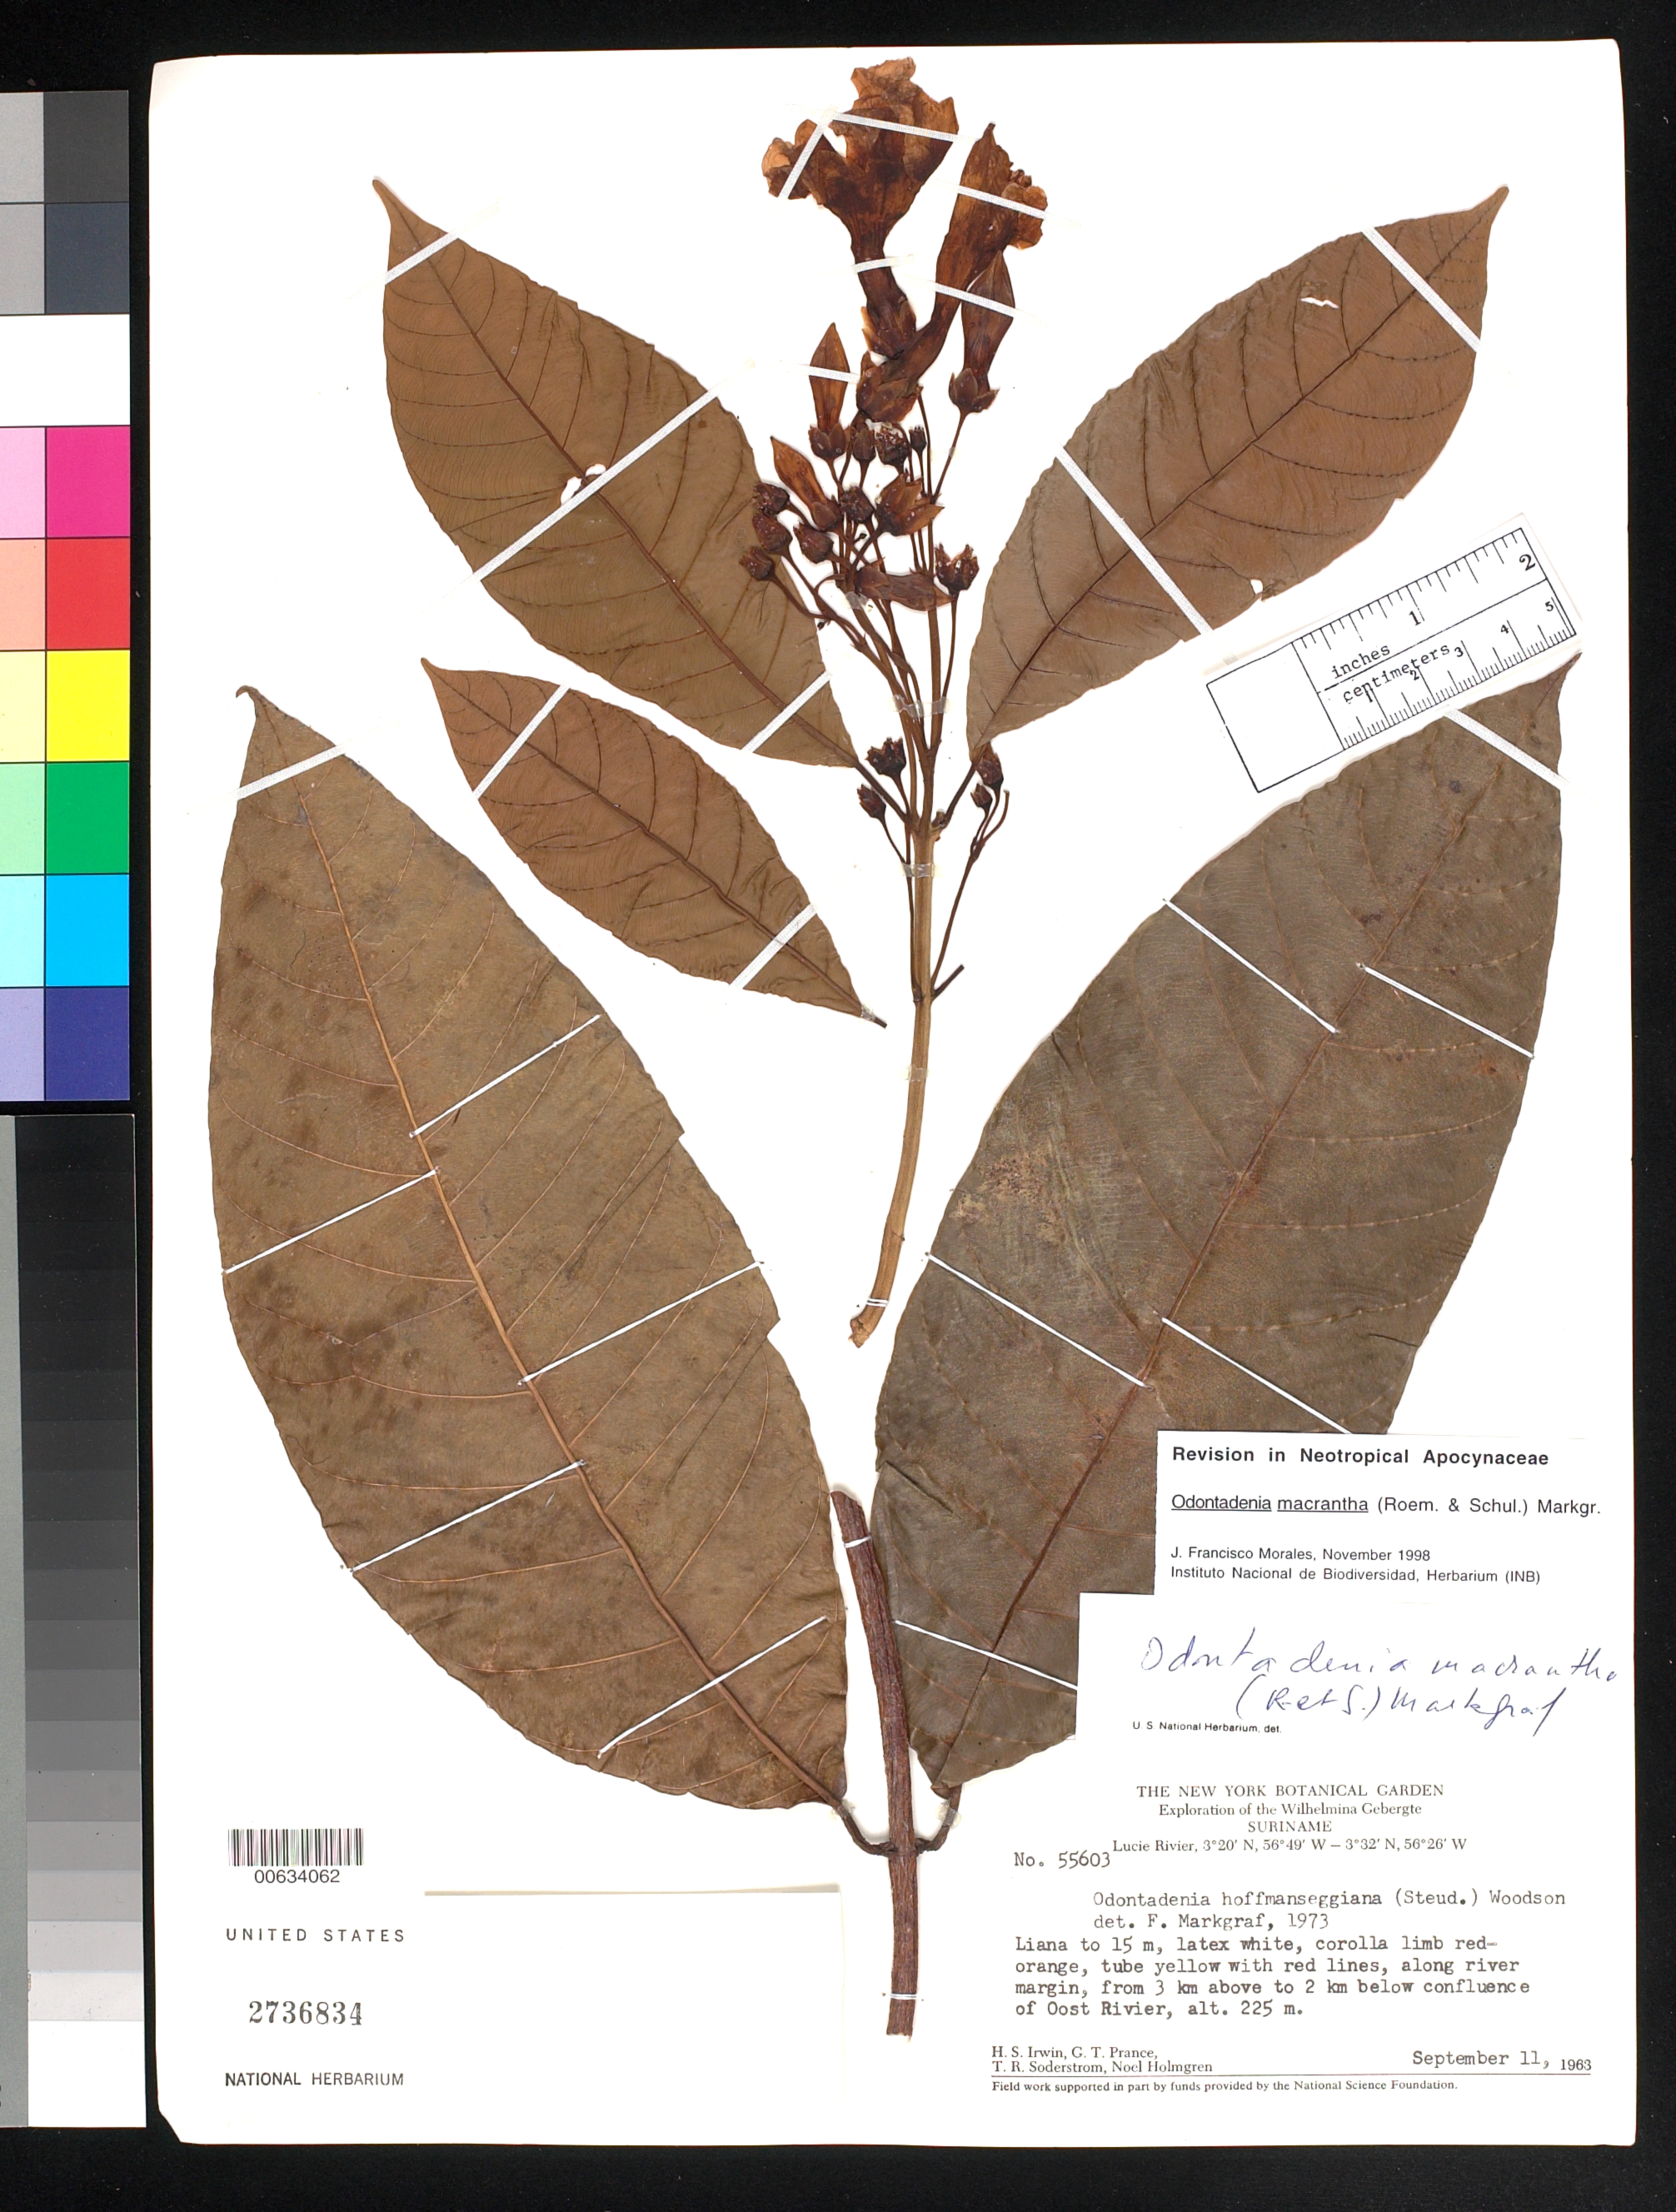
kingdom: Plantae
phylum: Tracheophyta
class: Magnoliopsida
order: Gentianales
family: Apocynaceae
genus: Odontadenia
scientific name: Odontadenia macrantha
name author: (Roem. & Schult.) Markgr.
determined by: Morales, J. F.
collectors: H. Irwin, G. T. Prance, T. R. Soderstrom & N. H. Holmgren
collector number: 55603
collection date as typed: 11-Sep-63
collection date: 1963-09-11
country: Suriname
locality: Lucie R., 3 km above to 2 km below confl. with Oost R., Wilhelmina Gebergte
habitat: Along river margin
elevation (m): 225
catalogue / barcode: US 2736834